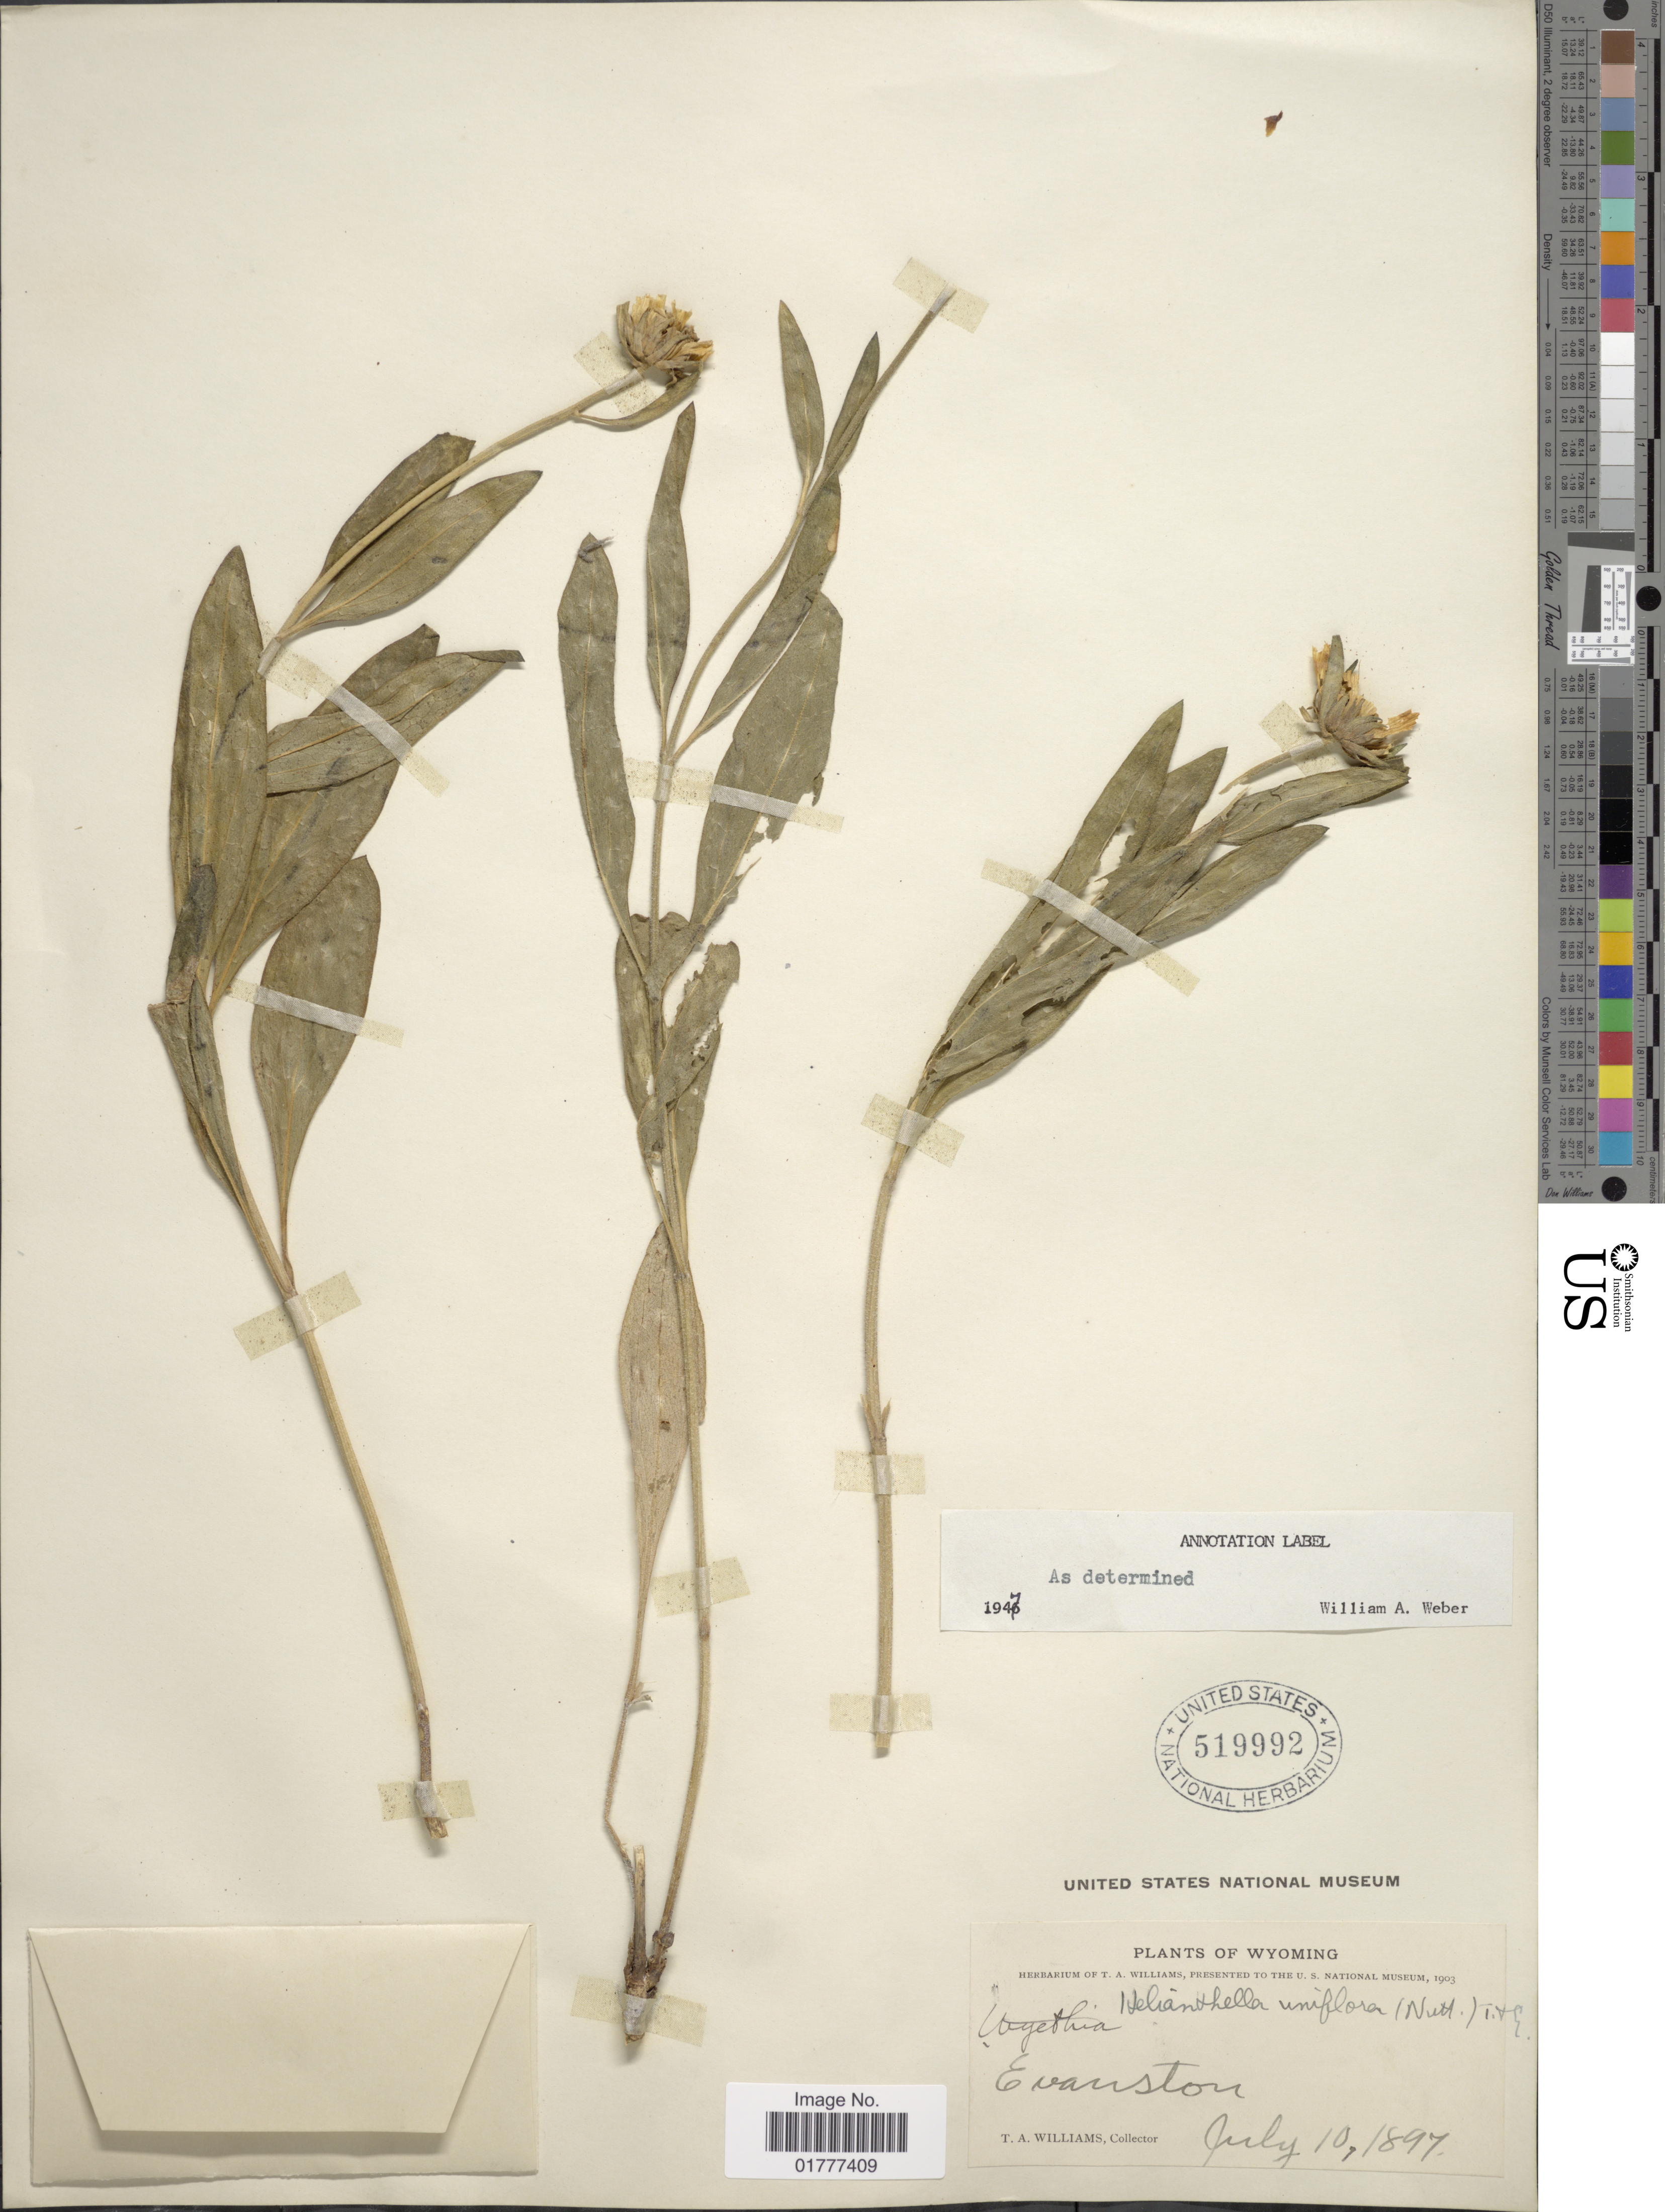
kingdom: Plantae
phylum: Tracheophyta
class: Magnoliopsida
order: Asterales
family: Asteraceae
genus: Helianthella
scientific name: Helianthella uniflora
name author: Torr. & A. Gray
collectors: T. A. Williams (herbarium)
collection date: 1897-07-10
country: United States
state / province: Wyoming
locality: Evanston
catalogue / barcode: US 519992